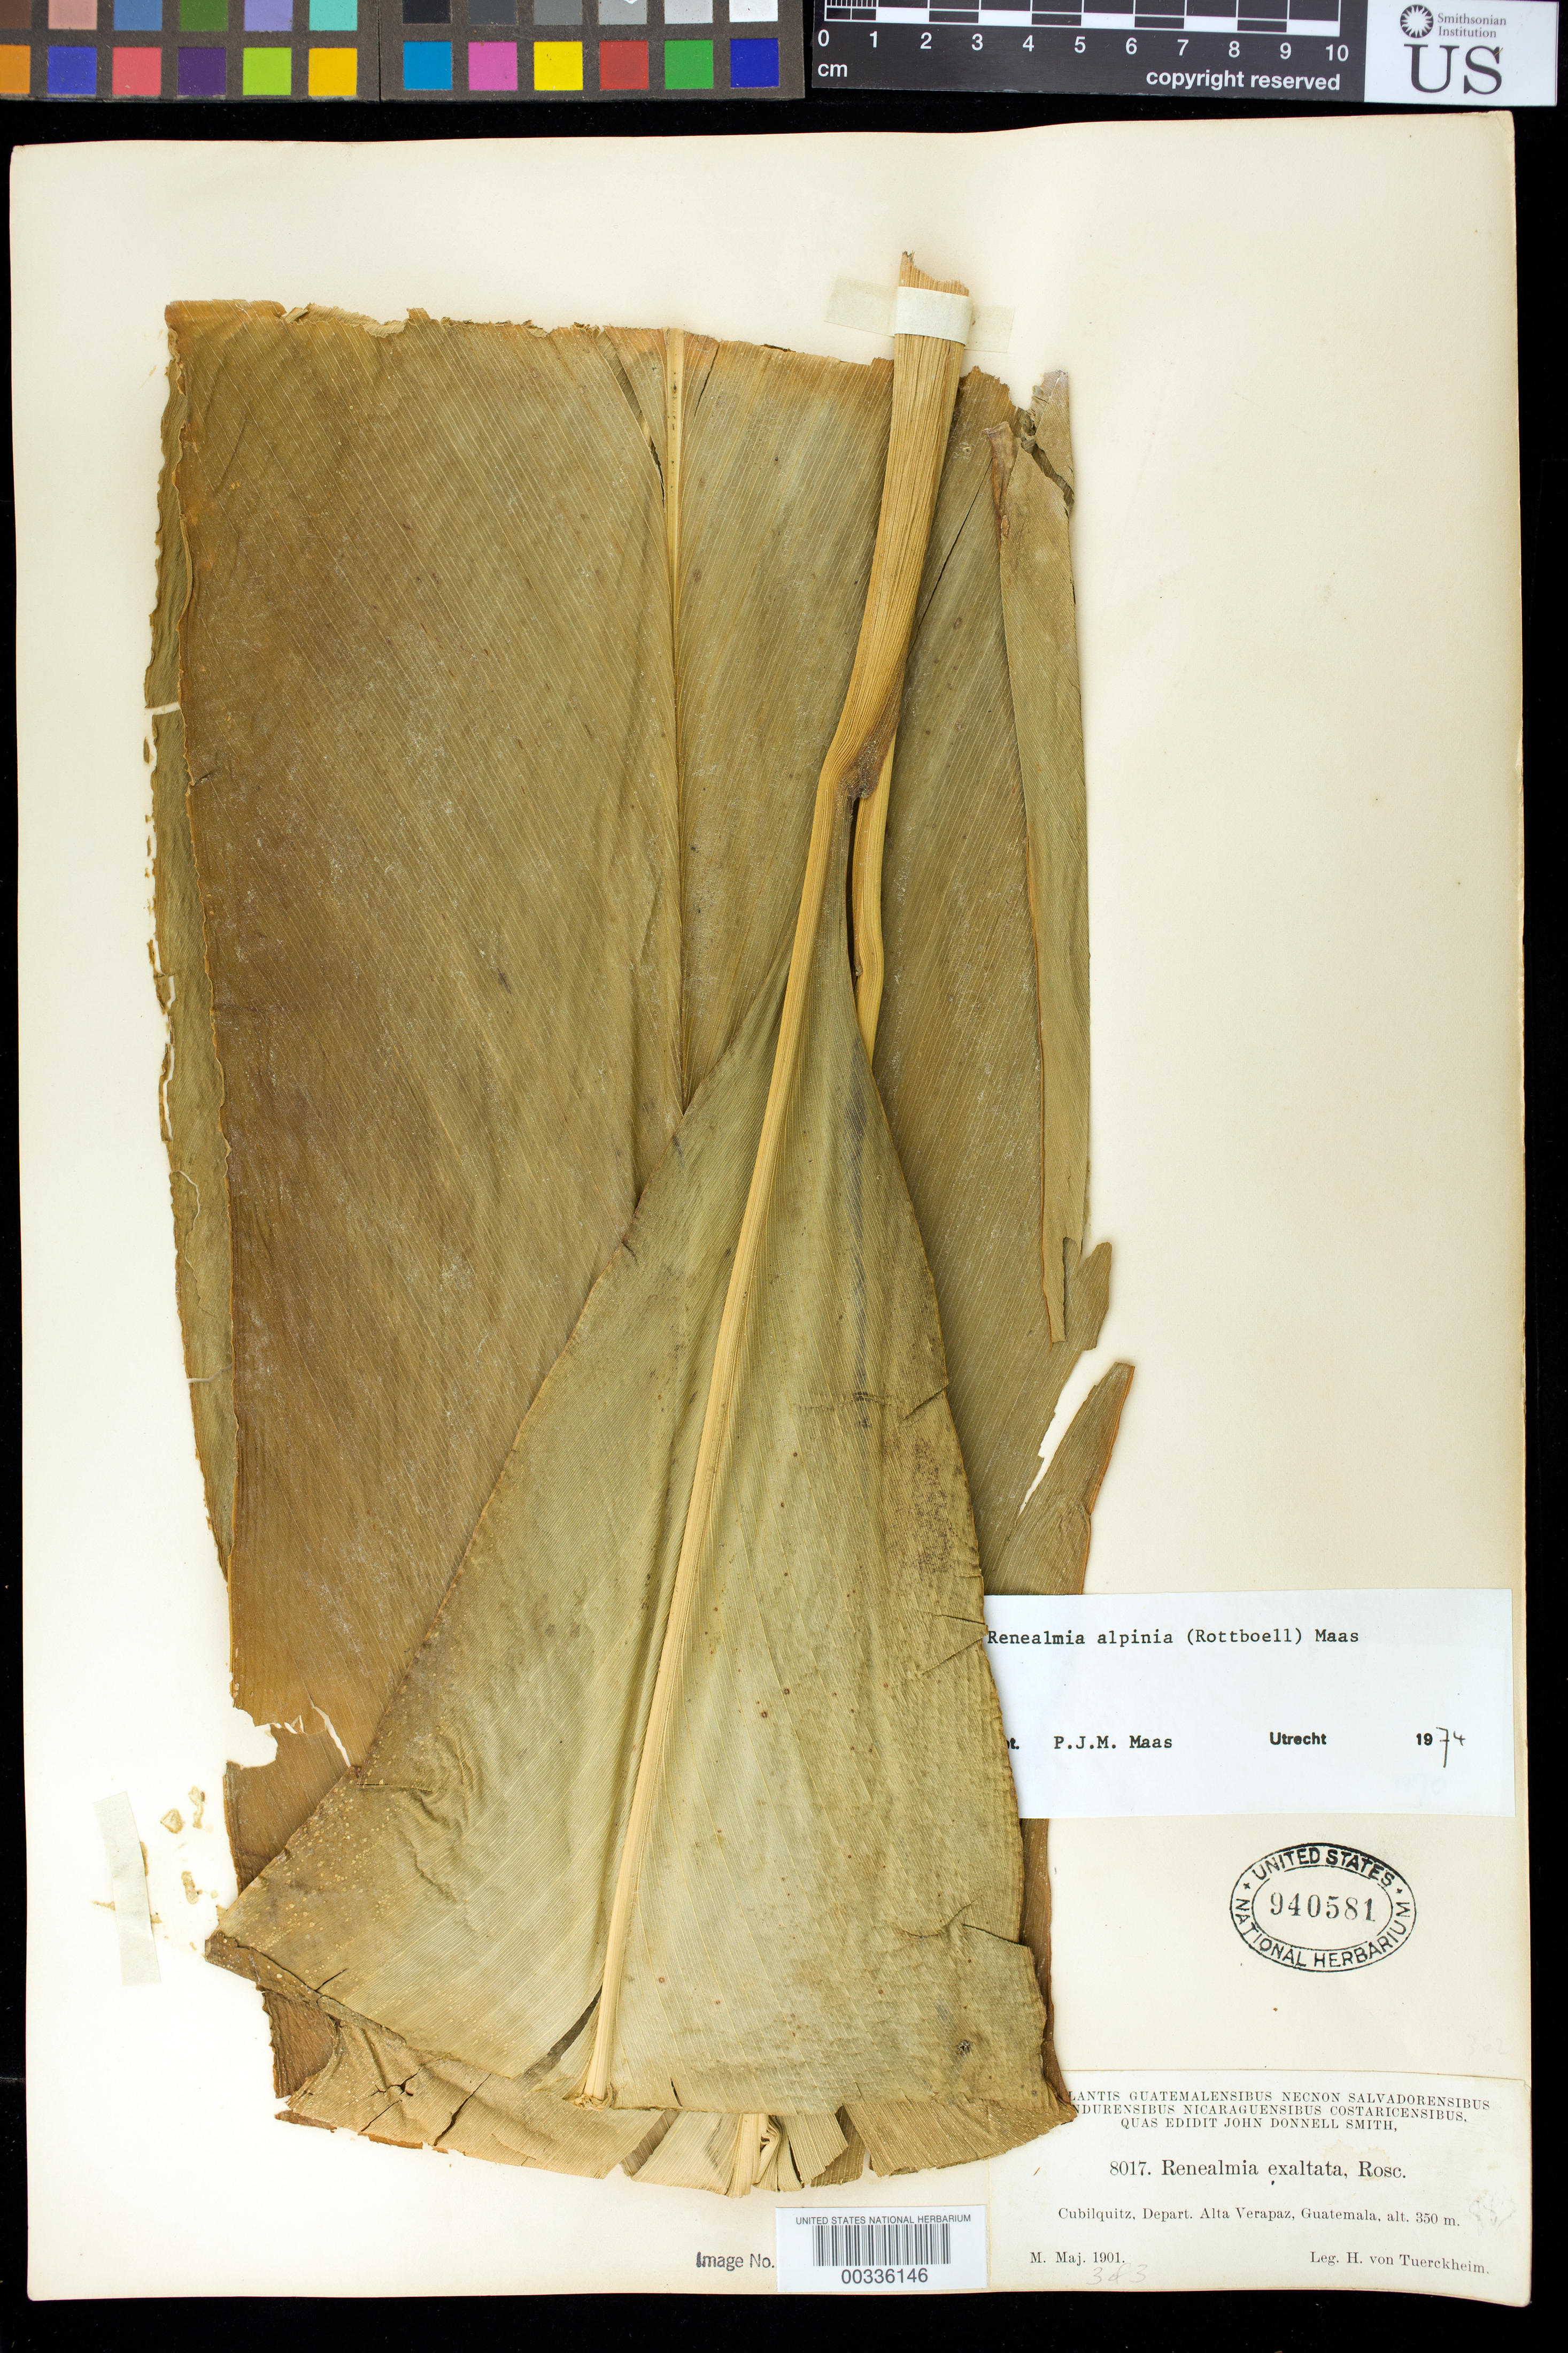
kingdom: Plantae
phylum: Tracheophyta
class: Liliopsida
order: Zingiberales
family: Zingiberaceae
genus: Renealmia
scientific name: Renealmia alpinia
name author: (Rottb.) Maas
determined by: Maas, Paul J. M.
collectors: H. von Türckheim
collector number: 8017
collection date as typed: May 1901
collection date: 1901-05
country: Guatemala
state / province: Alta Verapaz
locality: Cubilquitz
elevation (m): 350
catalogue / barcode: US 940581